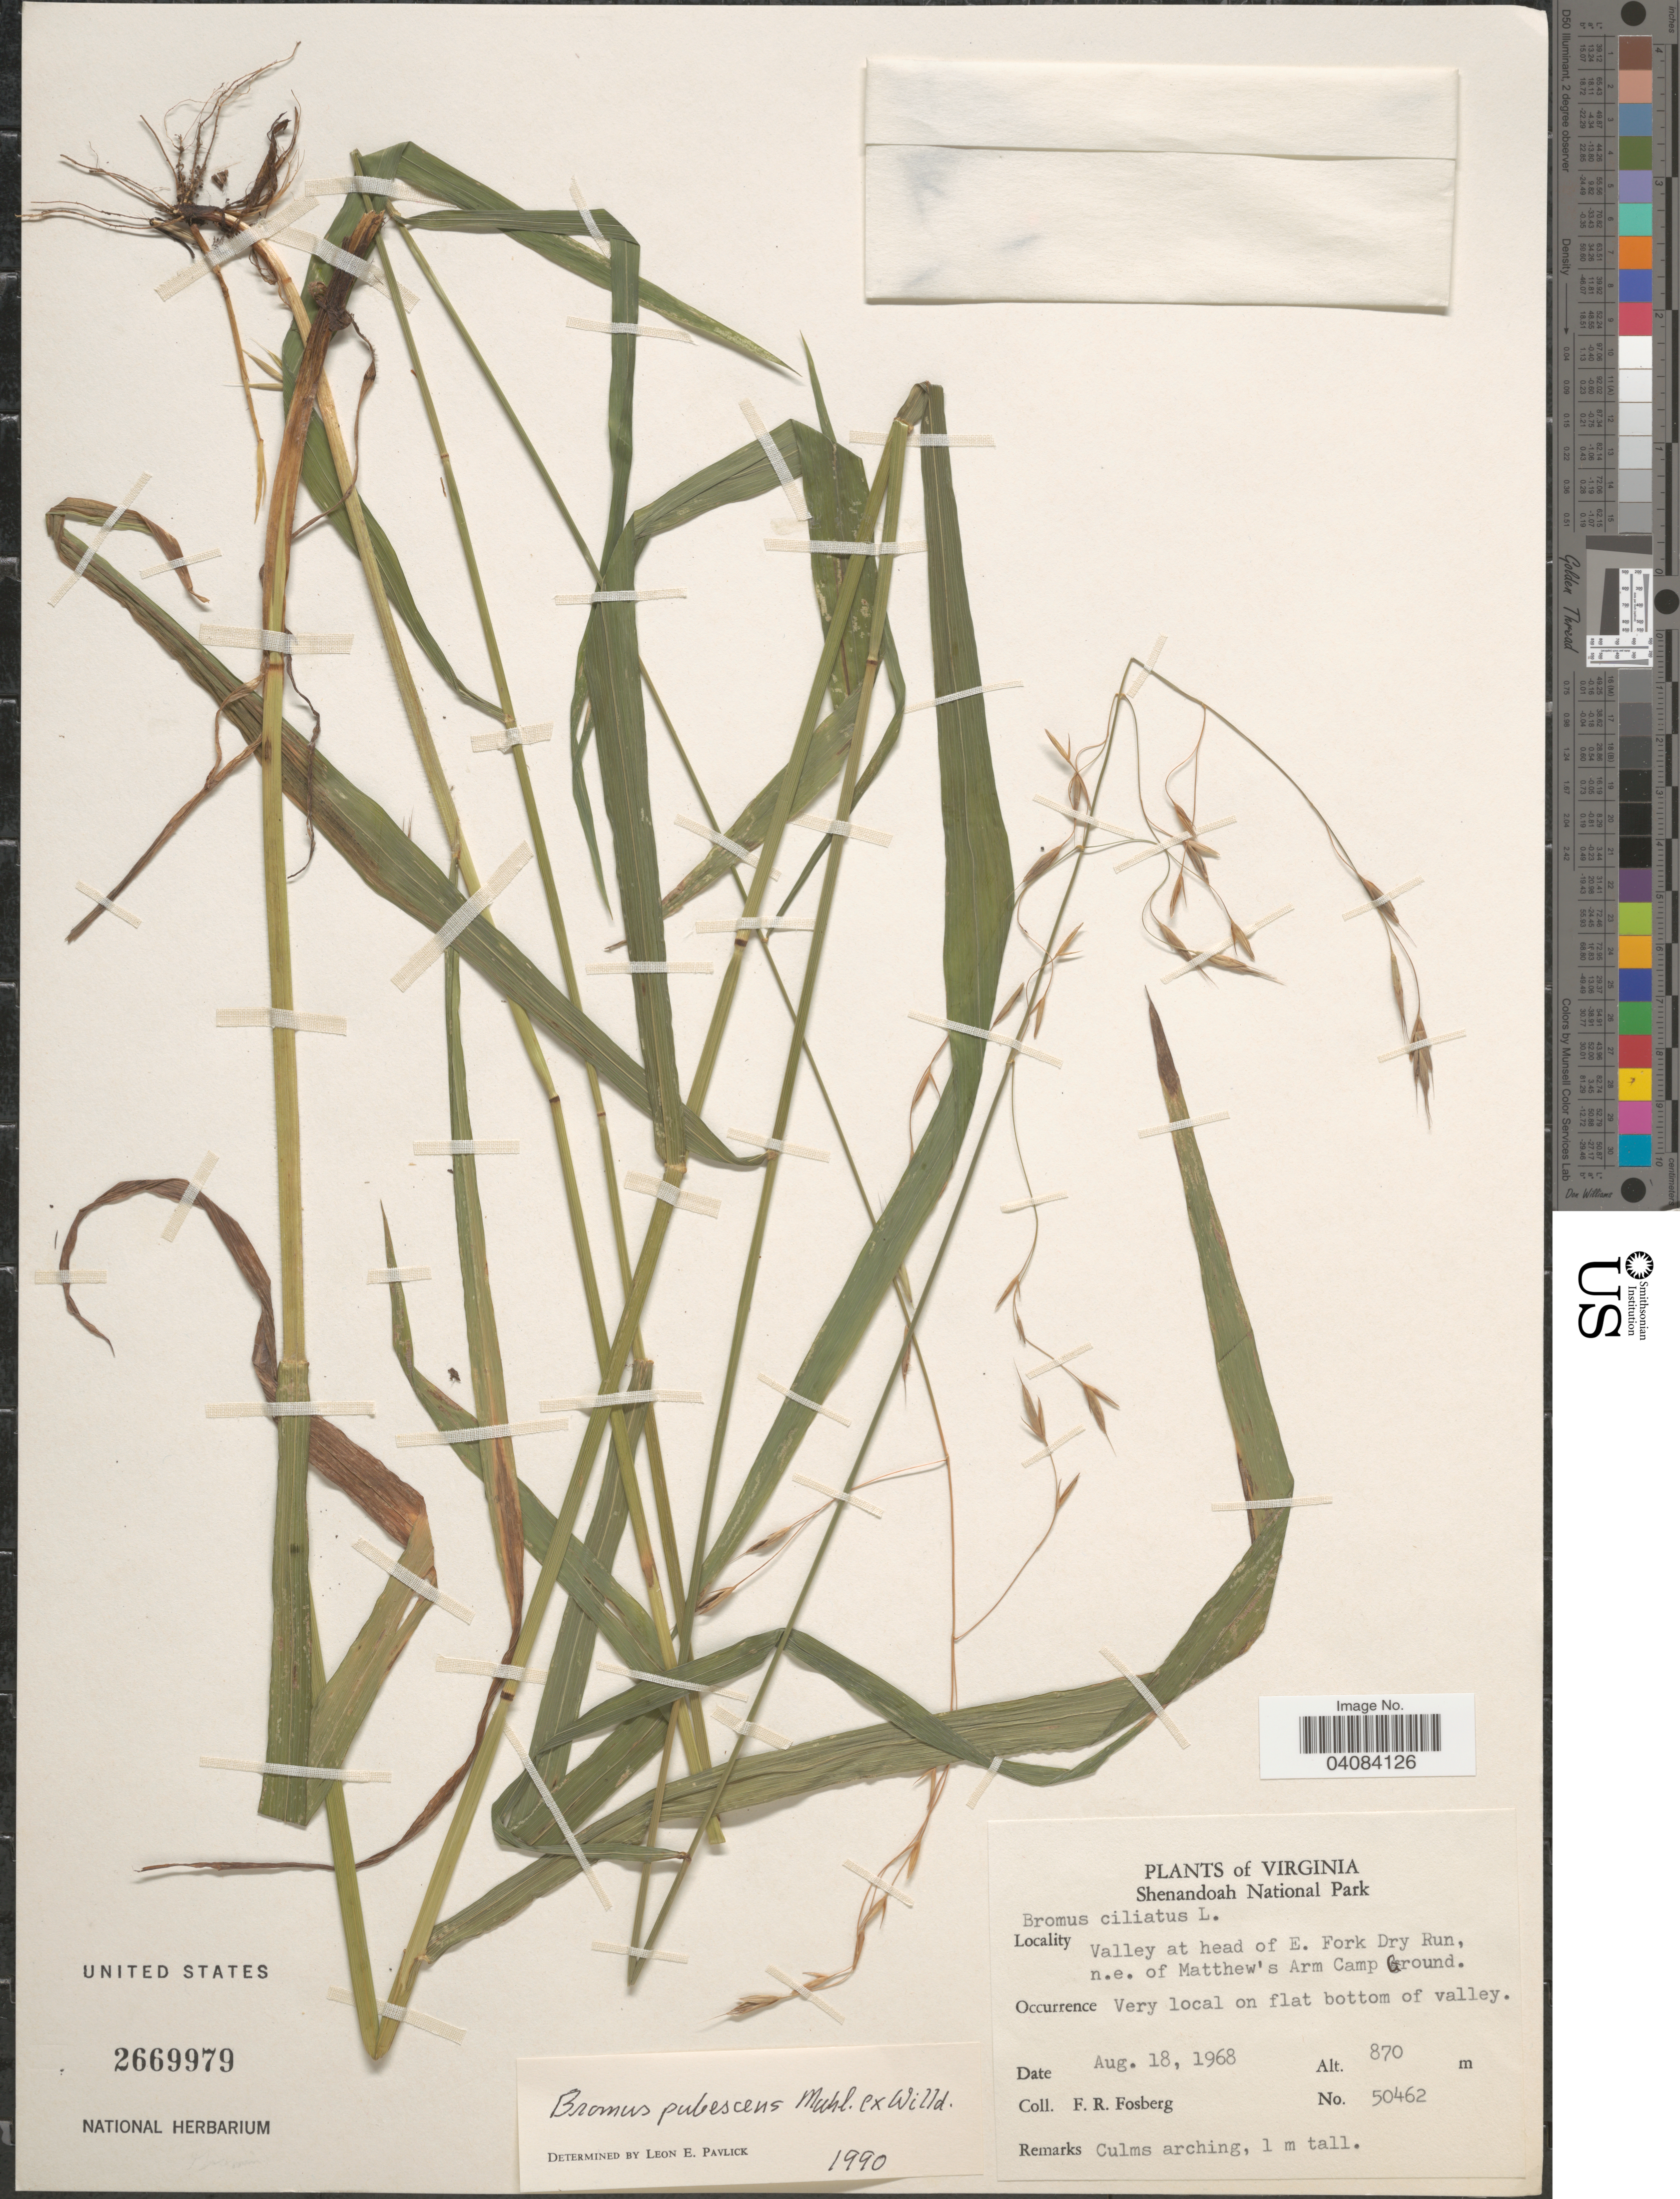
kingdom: Plantae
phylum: Tracheophyta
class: Liliopsida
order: Poales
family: Poaceae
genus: Bromus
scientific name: Bromus pubescens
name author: Muhl. ex Willd.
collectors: F. R. Fosberg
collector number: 50462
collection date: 1968-08-18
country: United States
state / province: Virginia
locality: Shenandoah National Park. Valley at head of E. Fork Dry Run, n.e. of Matthew's Arm Camp Ground.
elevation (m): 870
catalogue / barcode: US 2669979